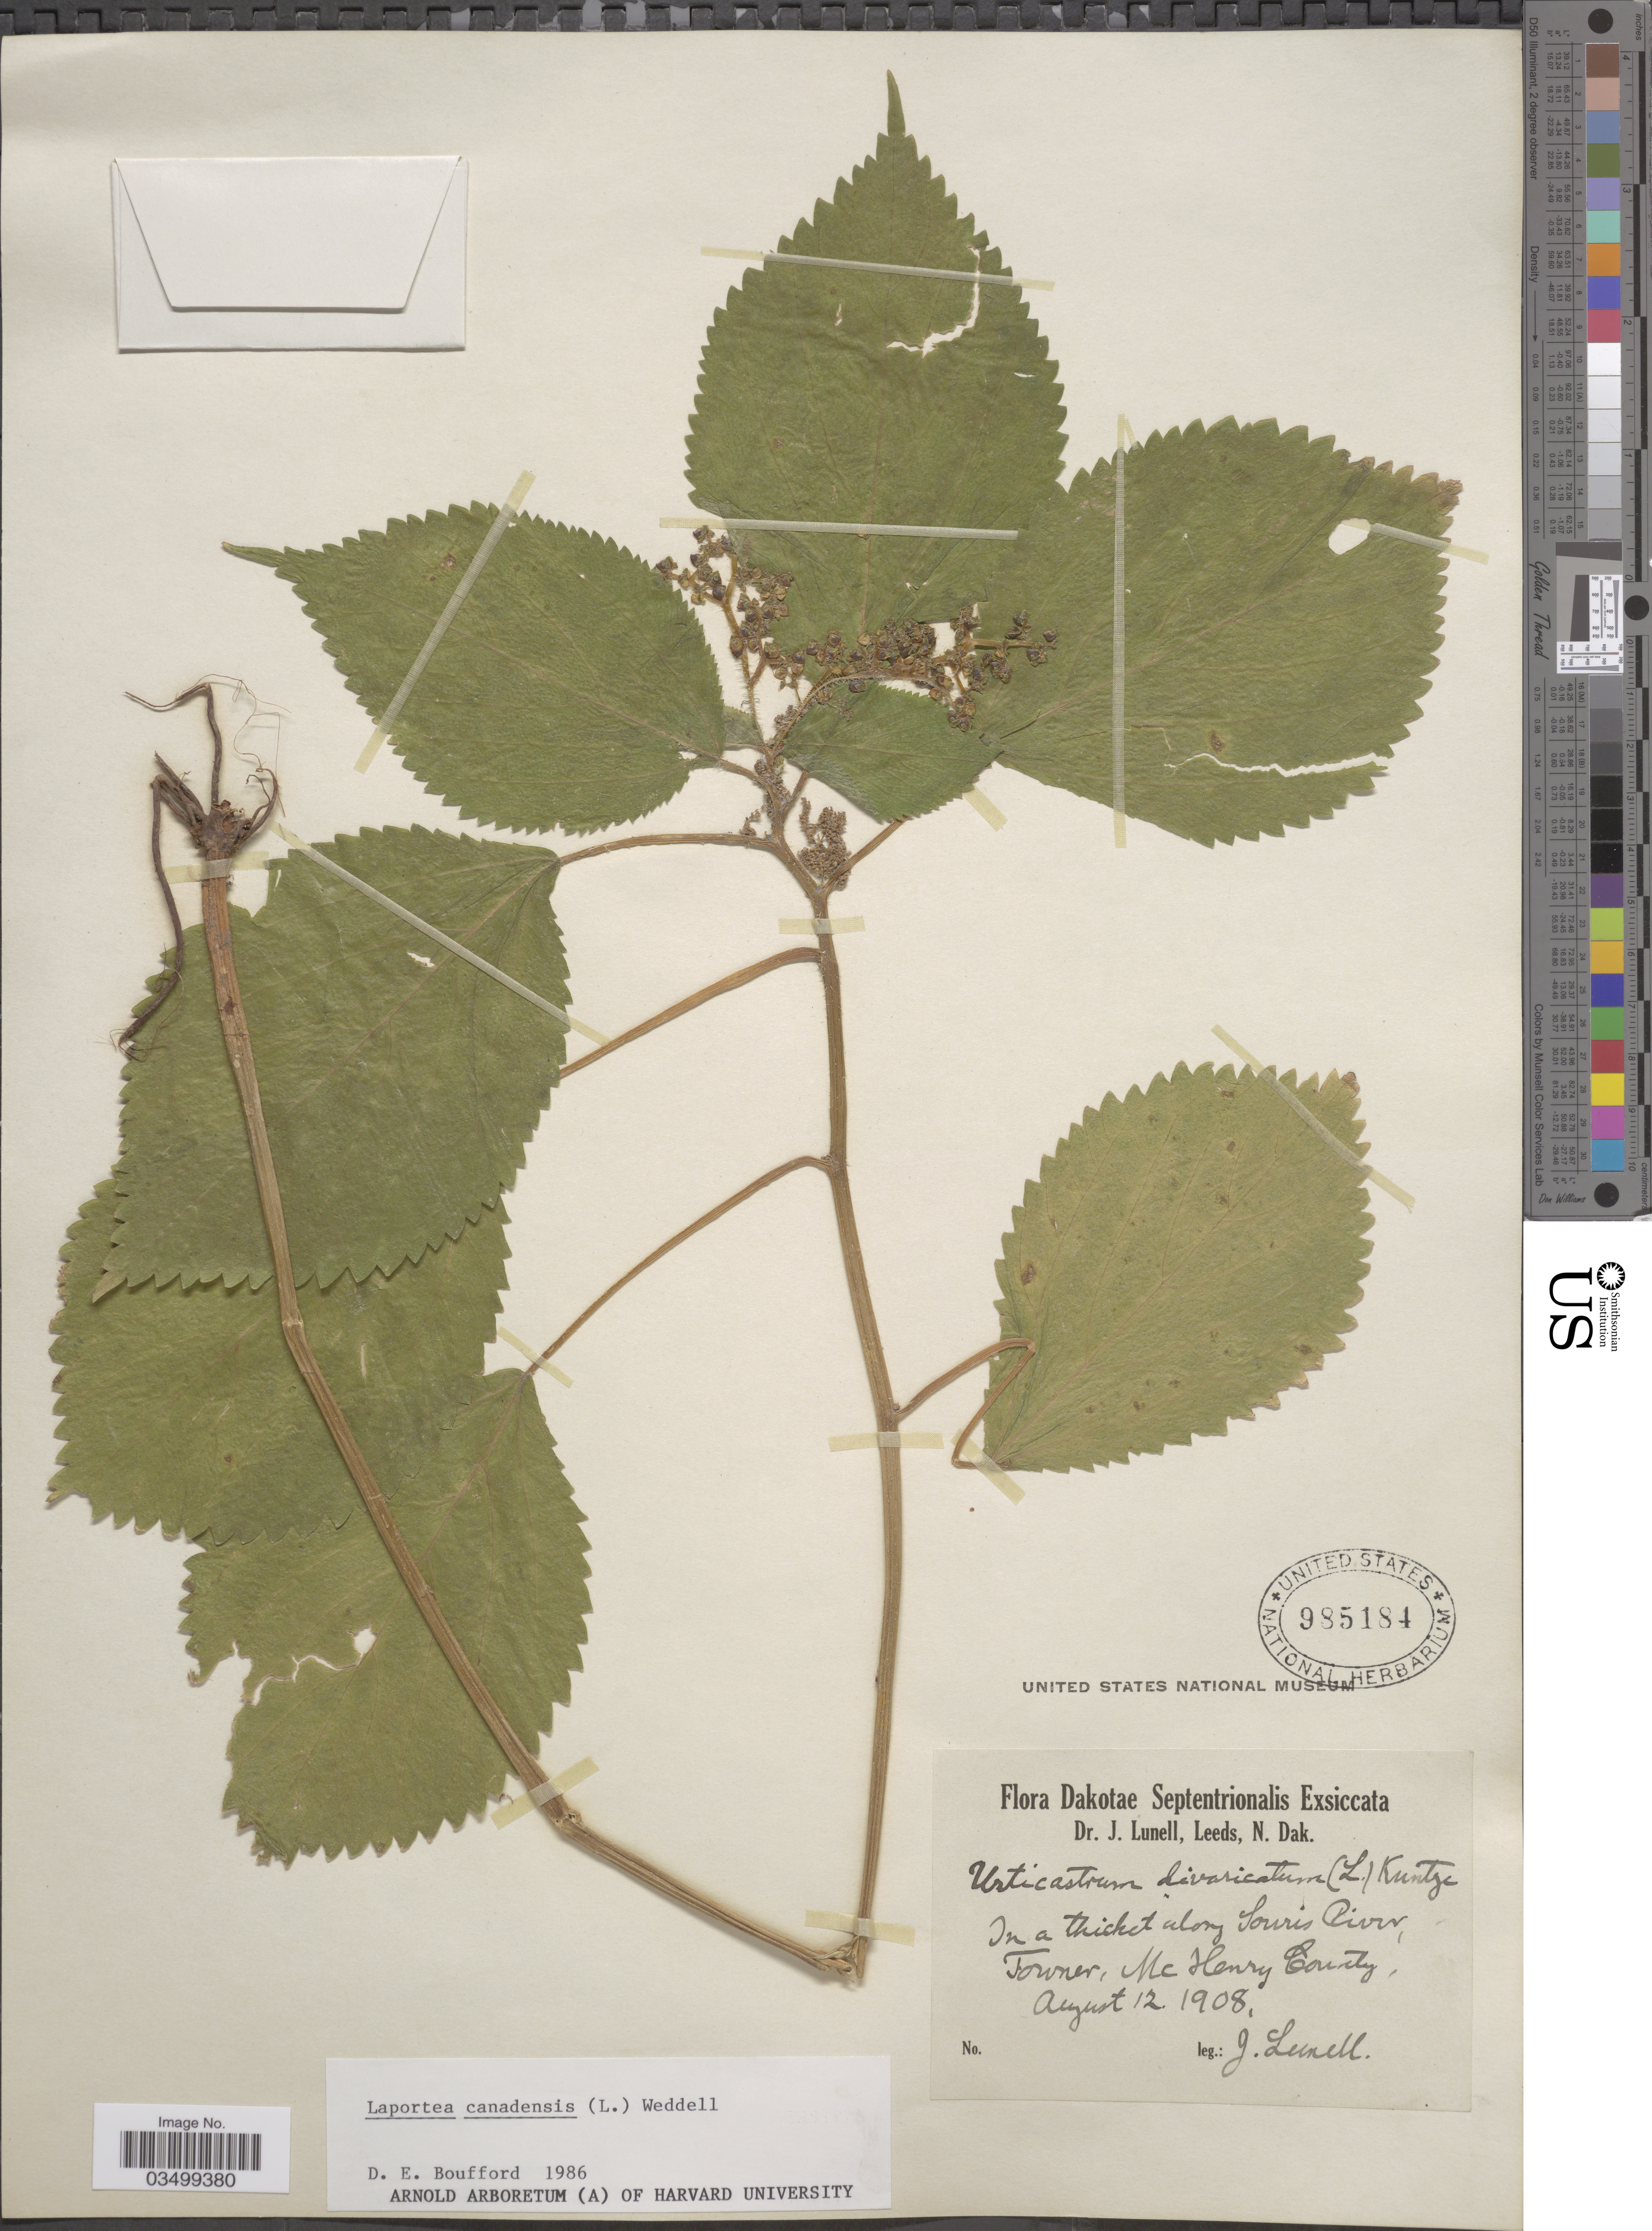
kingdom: Plantae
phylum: Tracheophyta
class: Magnoliopsida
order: Rosales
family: Urticaceae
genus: Laportea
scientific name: Laportea canadensis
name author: (L.) Wedd.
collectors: J. Lunell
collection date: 1908-08-12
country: United States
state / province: North Dakota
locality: Dakotae Septentrionalis. In a thicket along Souris River, Towner, Mc Henry County.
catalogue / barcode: US 985184